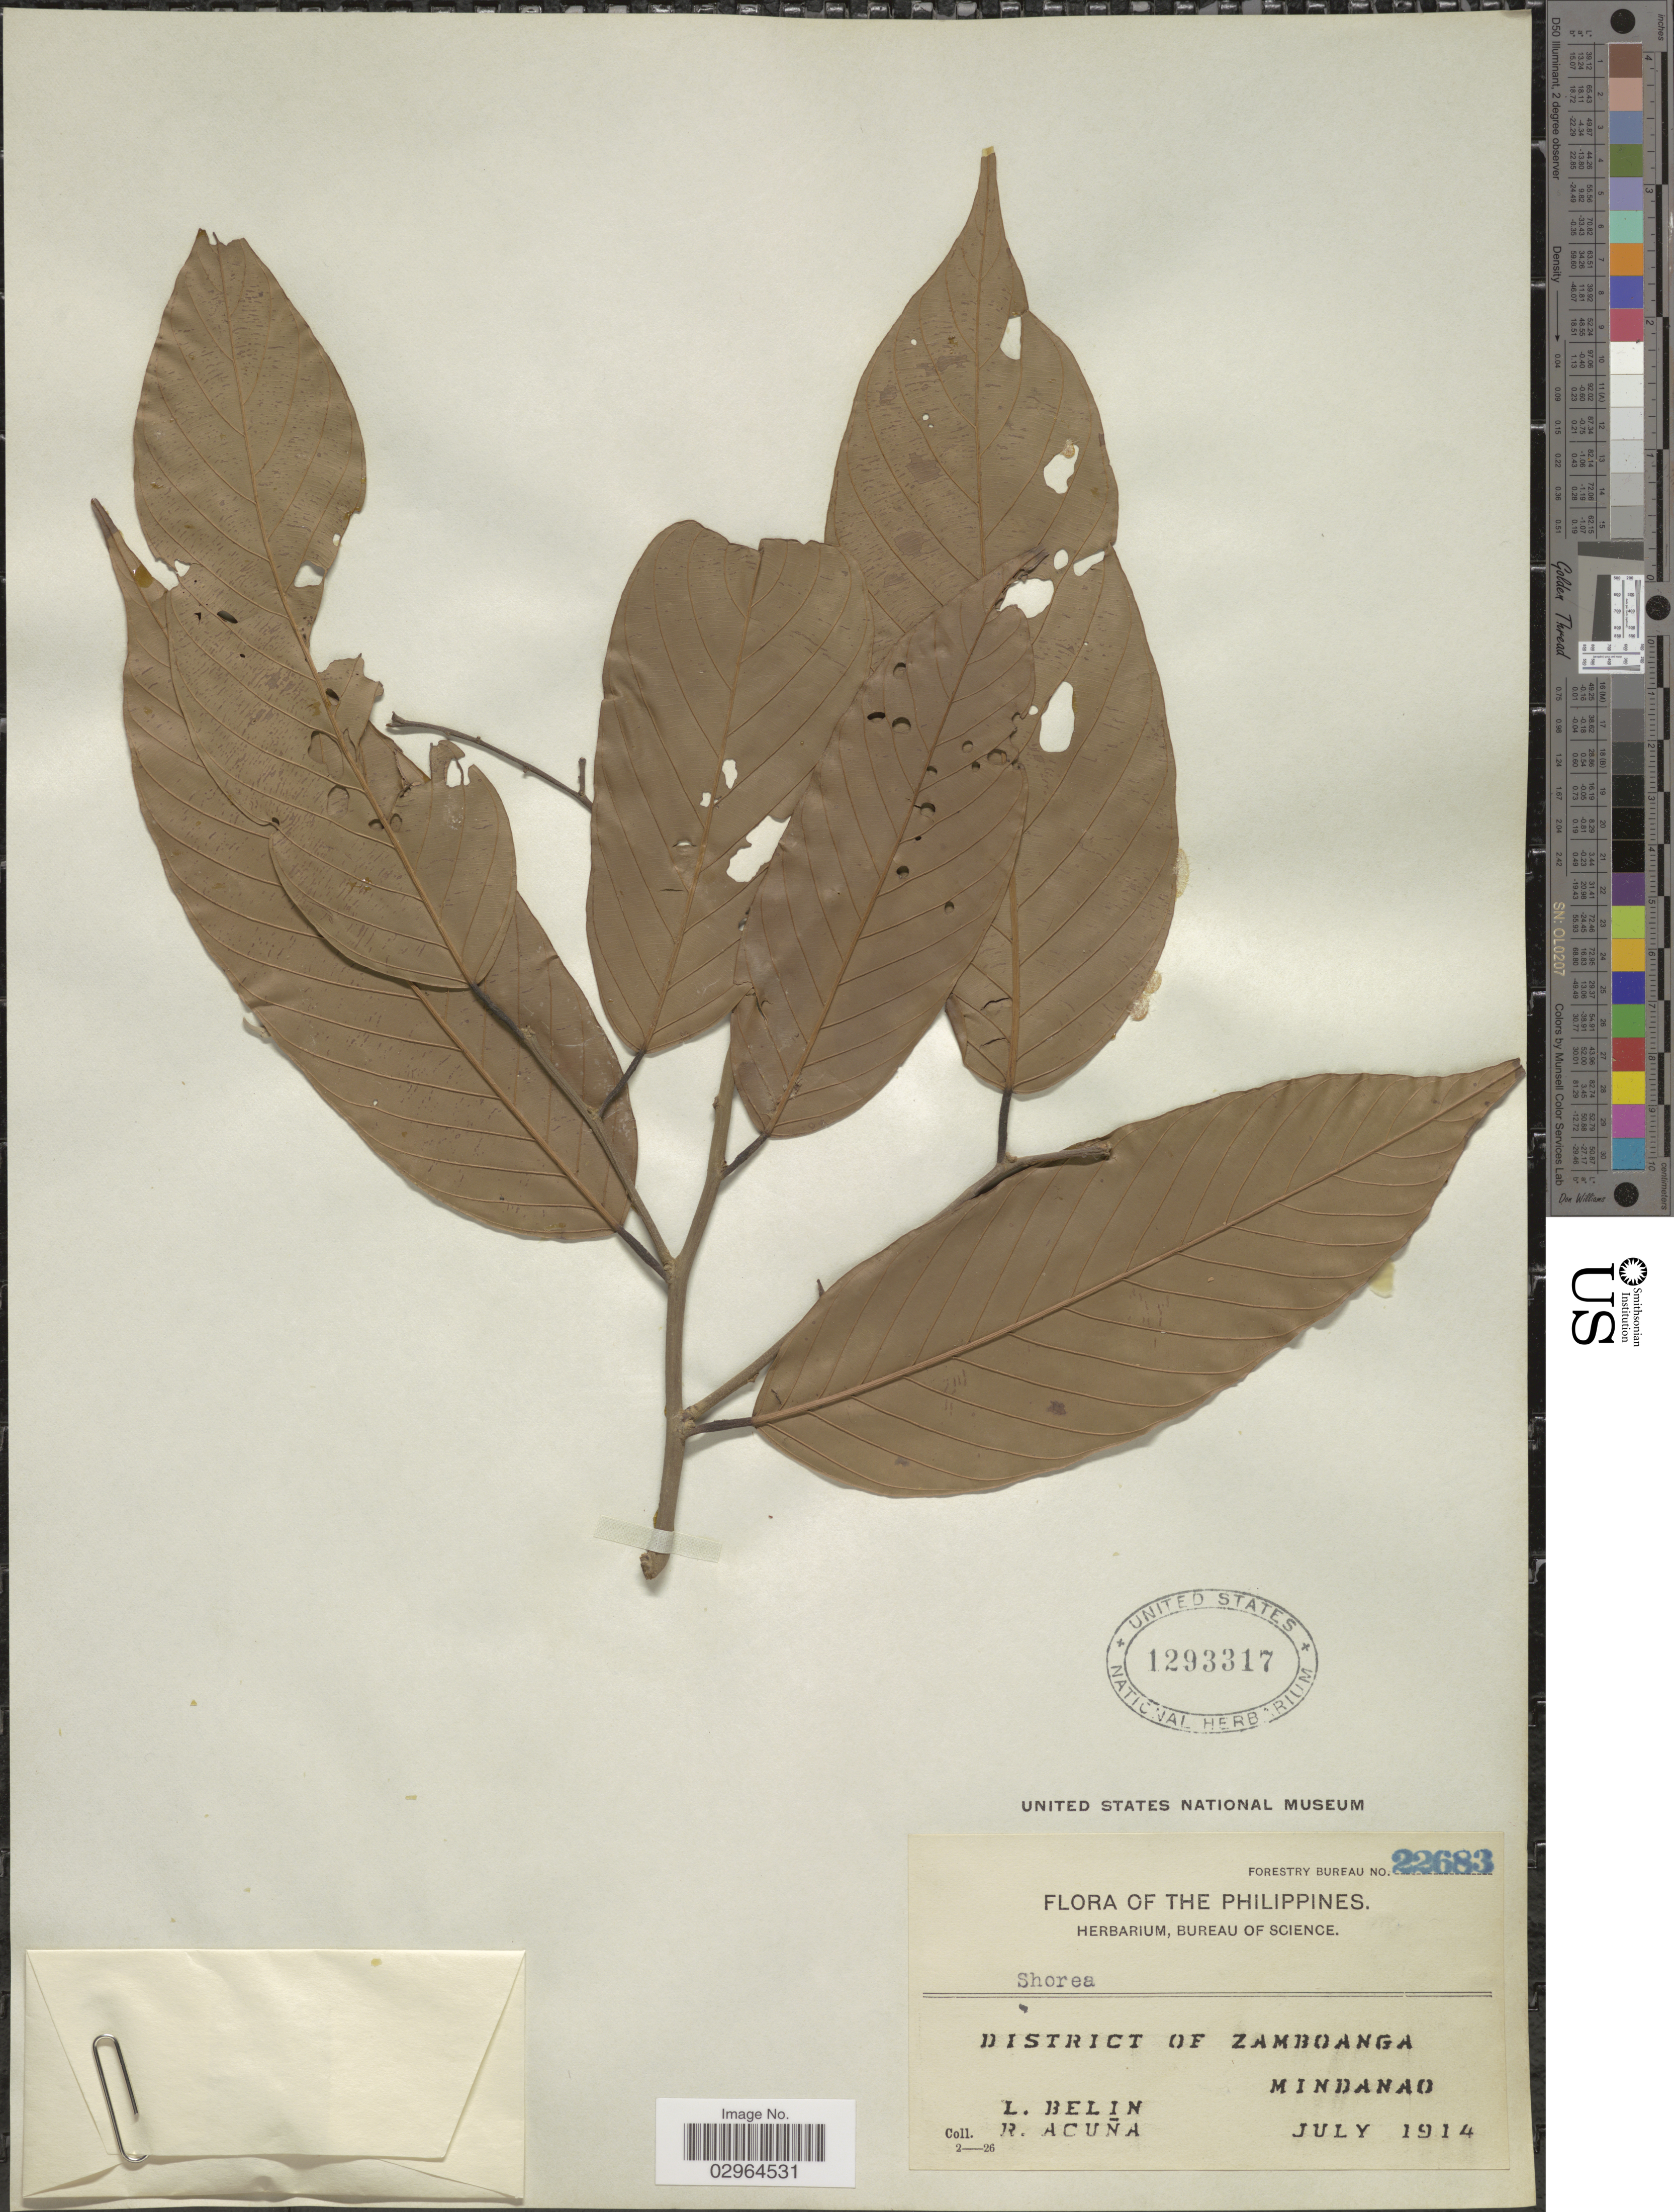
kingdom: Plantae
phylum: Tracheophyta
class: Magnoliopsida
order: Malvales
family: Dipterocarpaceae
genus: Shorea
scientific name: Shorea sp.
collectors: L. Belin & R. A. Acuña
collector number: Forestry Bureau 22683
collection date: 1914-07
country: Philippines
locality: District of Zamboanga, Mindanao.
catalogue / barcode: US 1293317